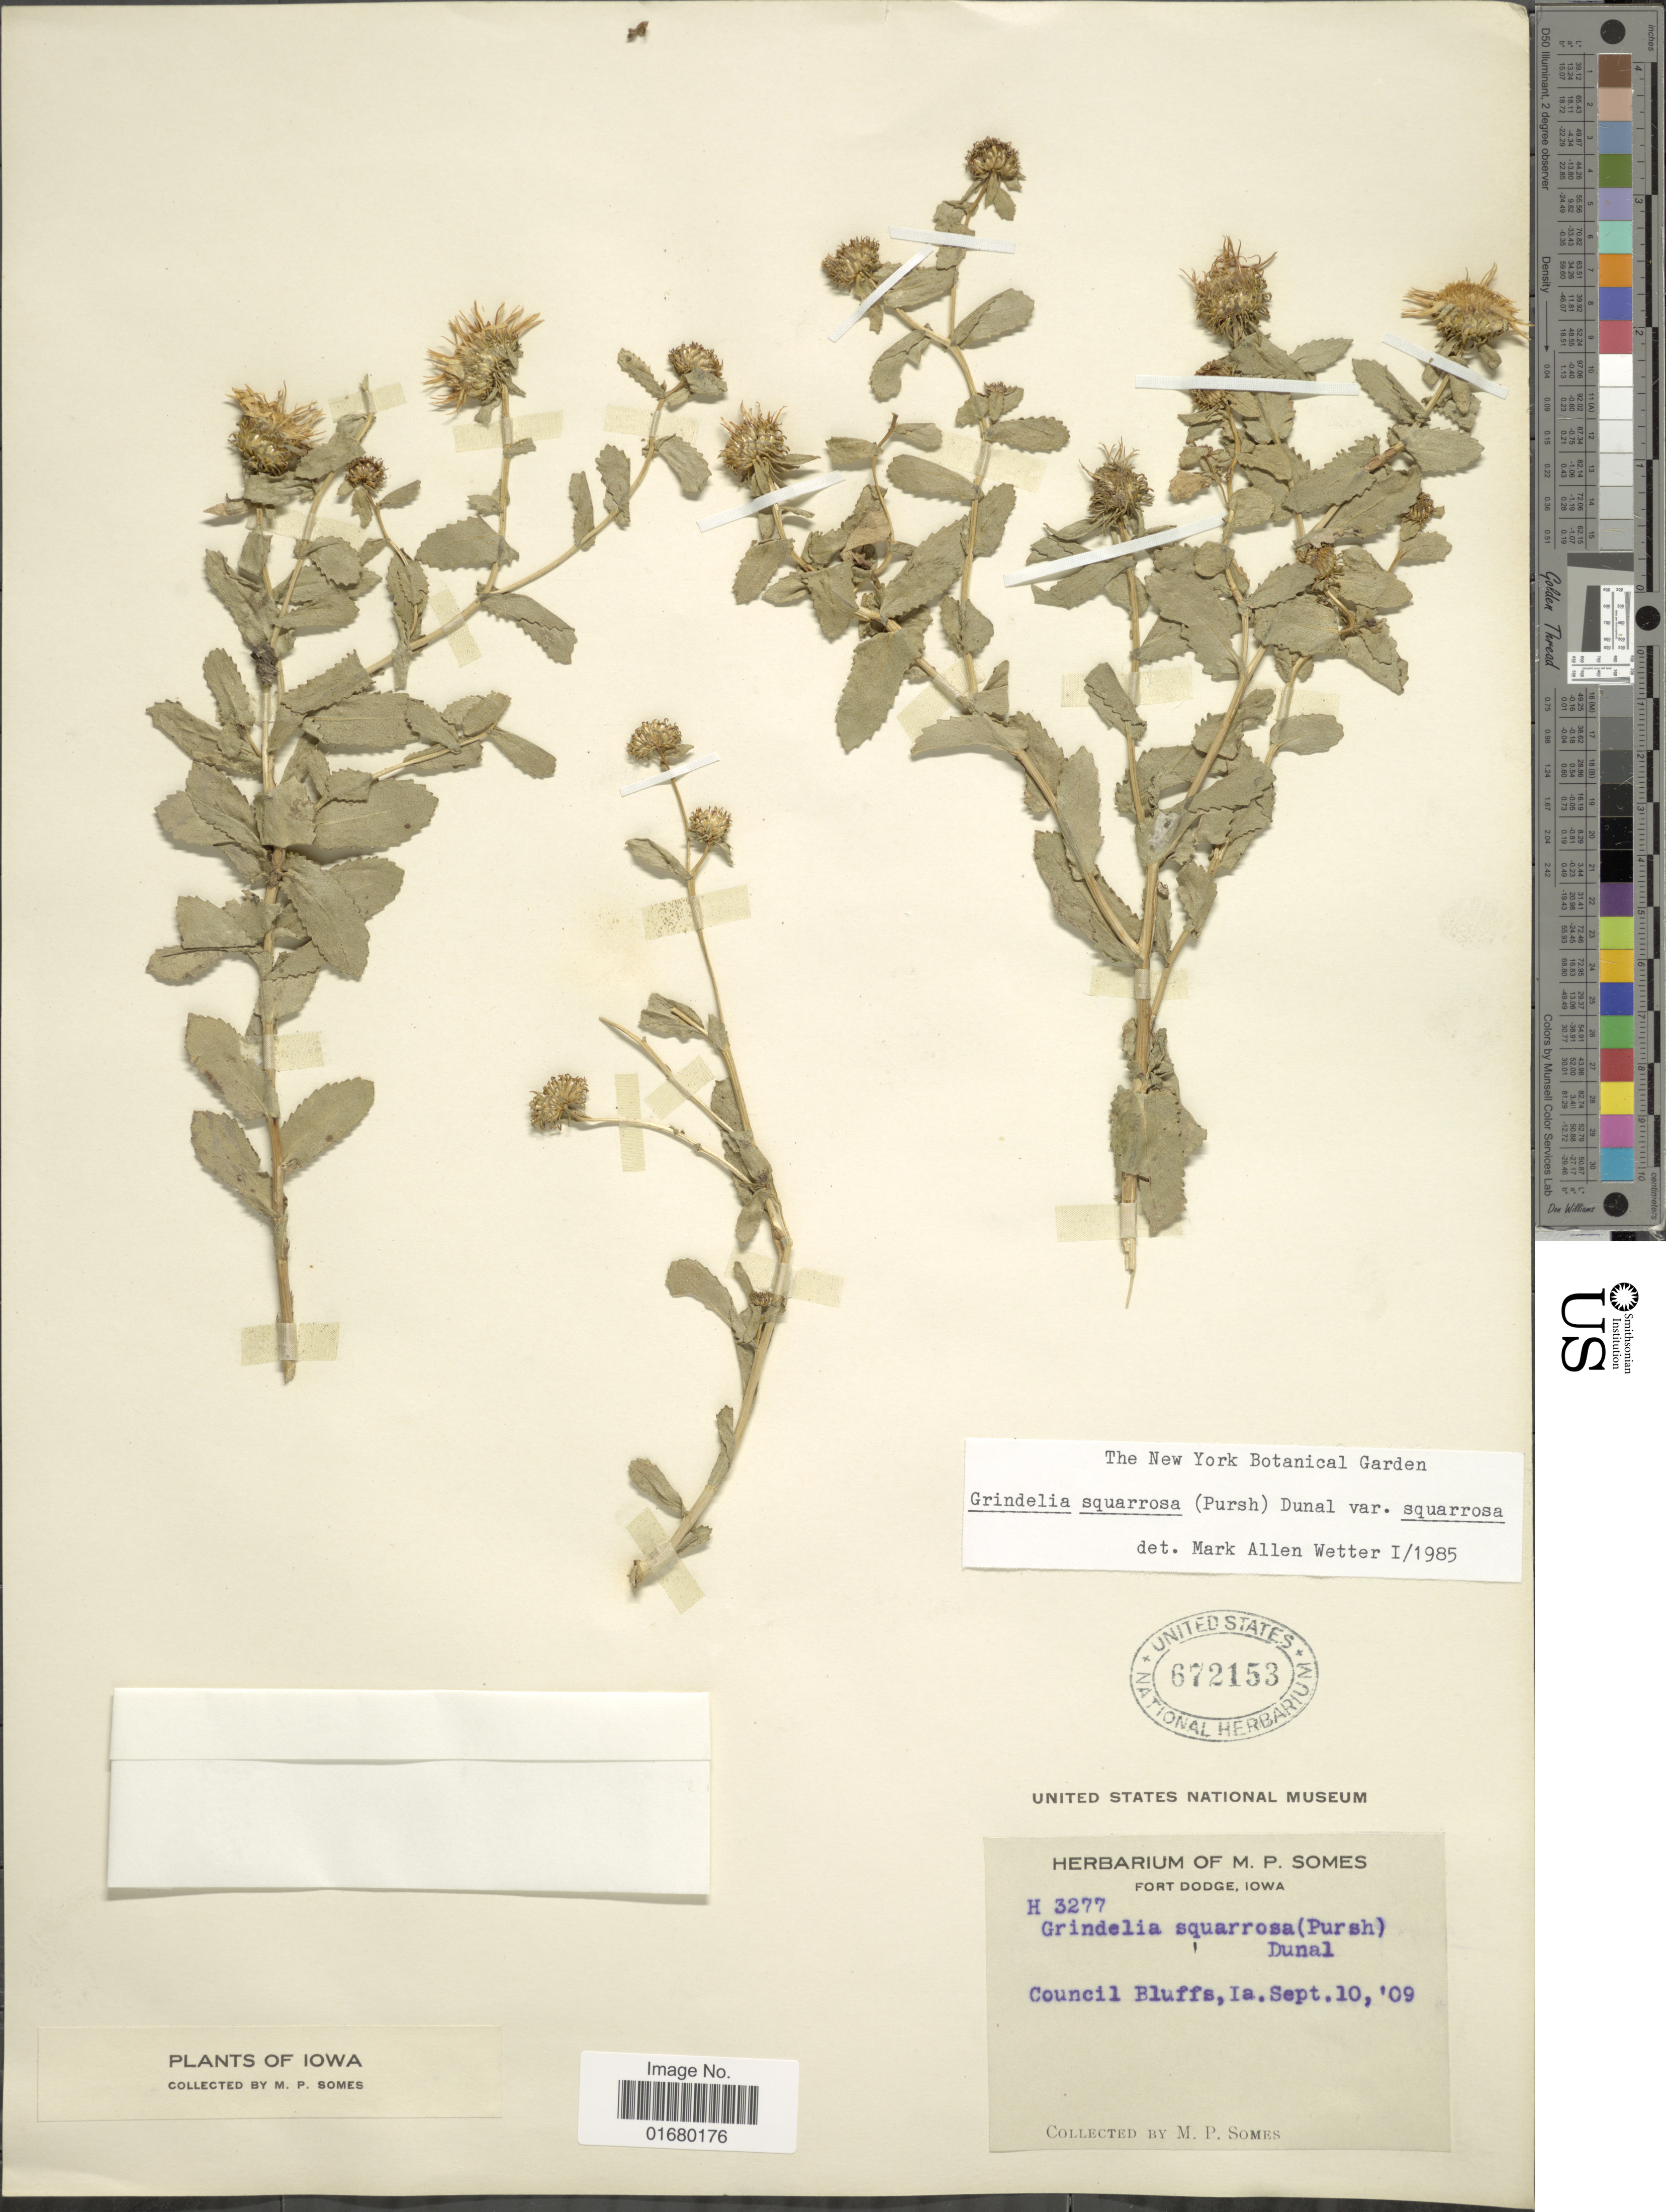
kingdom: Plantae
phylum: Tracheophyta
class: Magnoliopsida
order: Asterales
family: Asteraceae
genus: Grindelia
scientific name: Grindelia squarrosa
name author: (Pursh) Dunal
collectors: M. Somes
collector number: H3277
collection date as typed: Transcribed d/m/y: 10/9/9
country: United States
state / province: Iowa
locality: Council Bluffs.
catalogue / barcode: US 672153